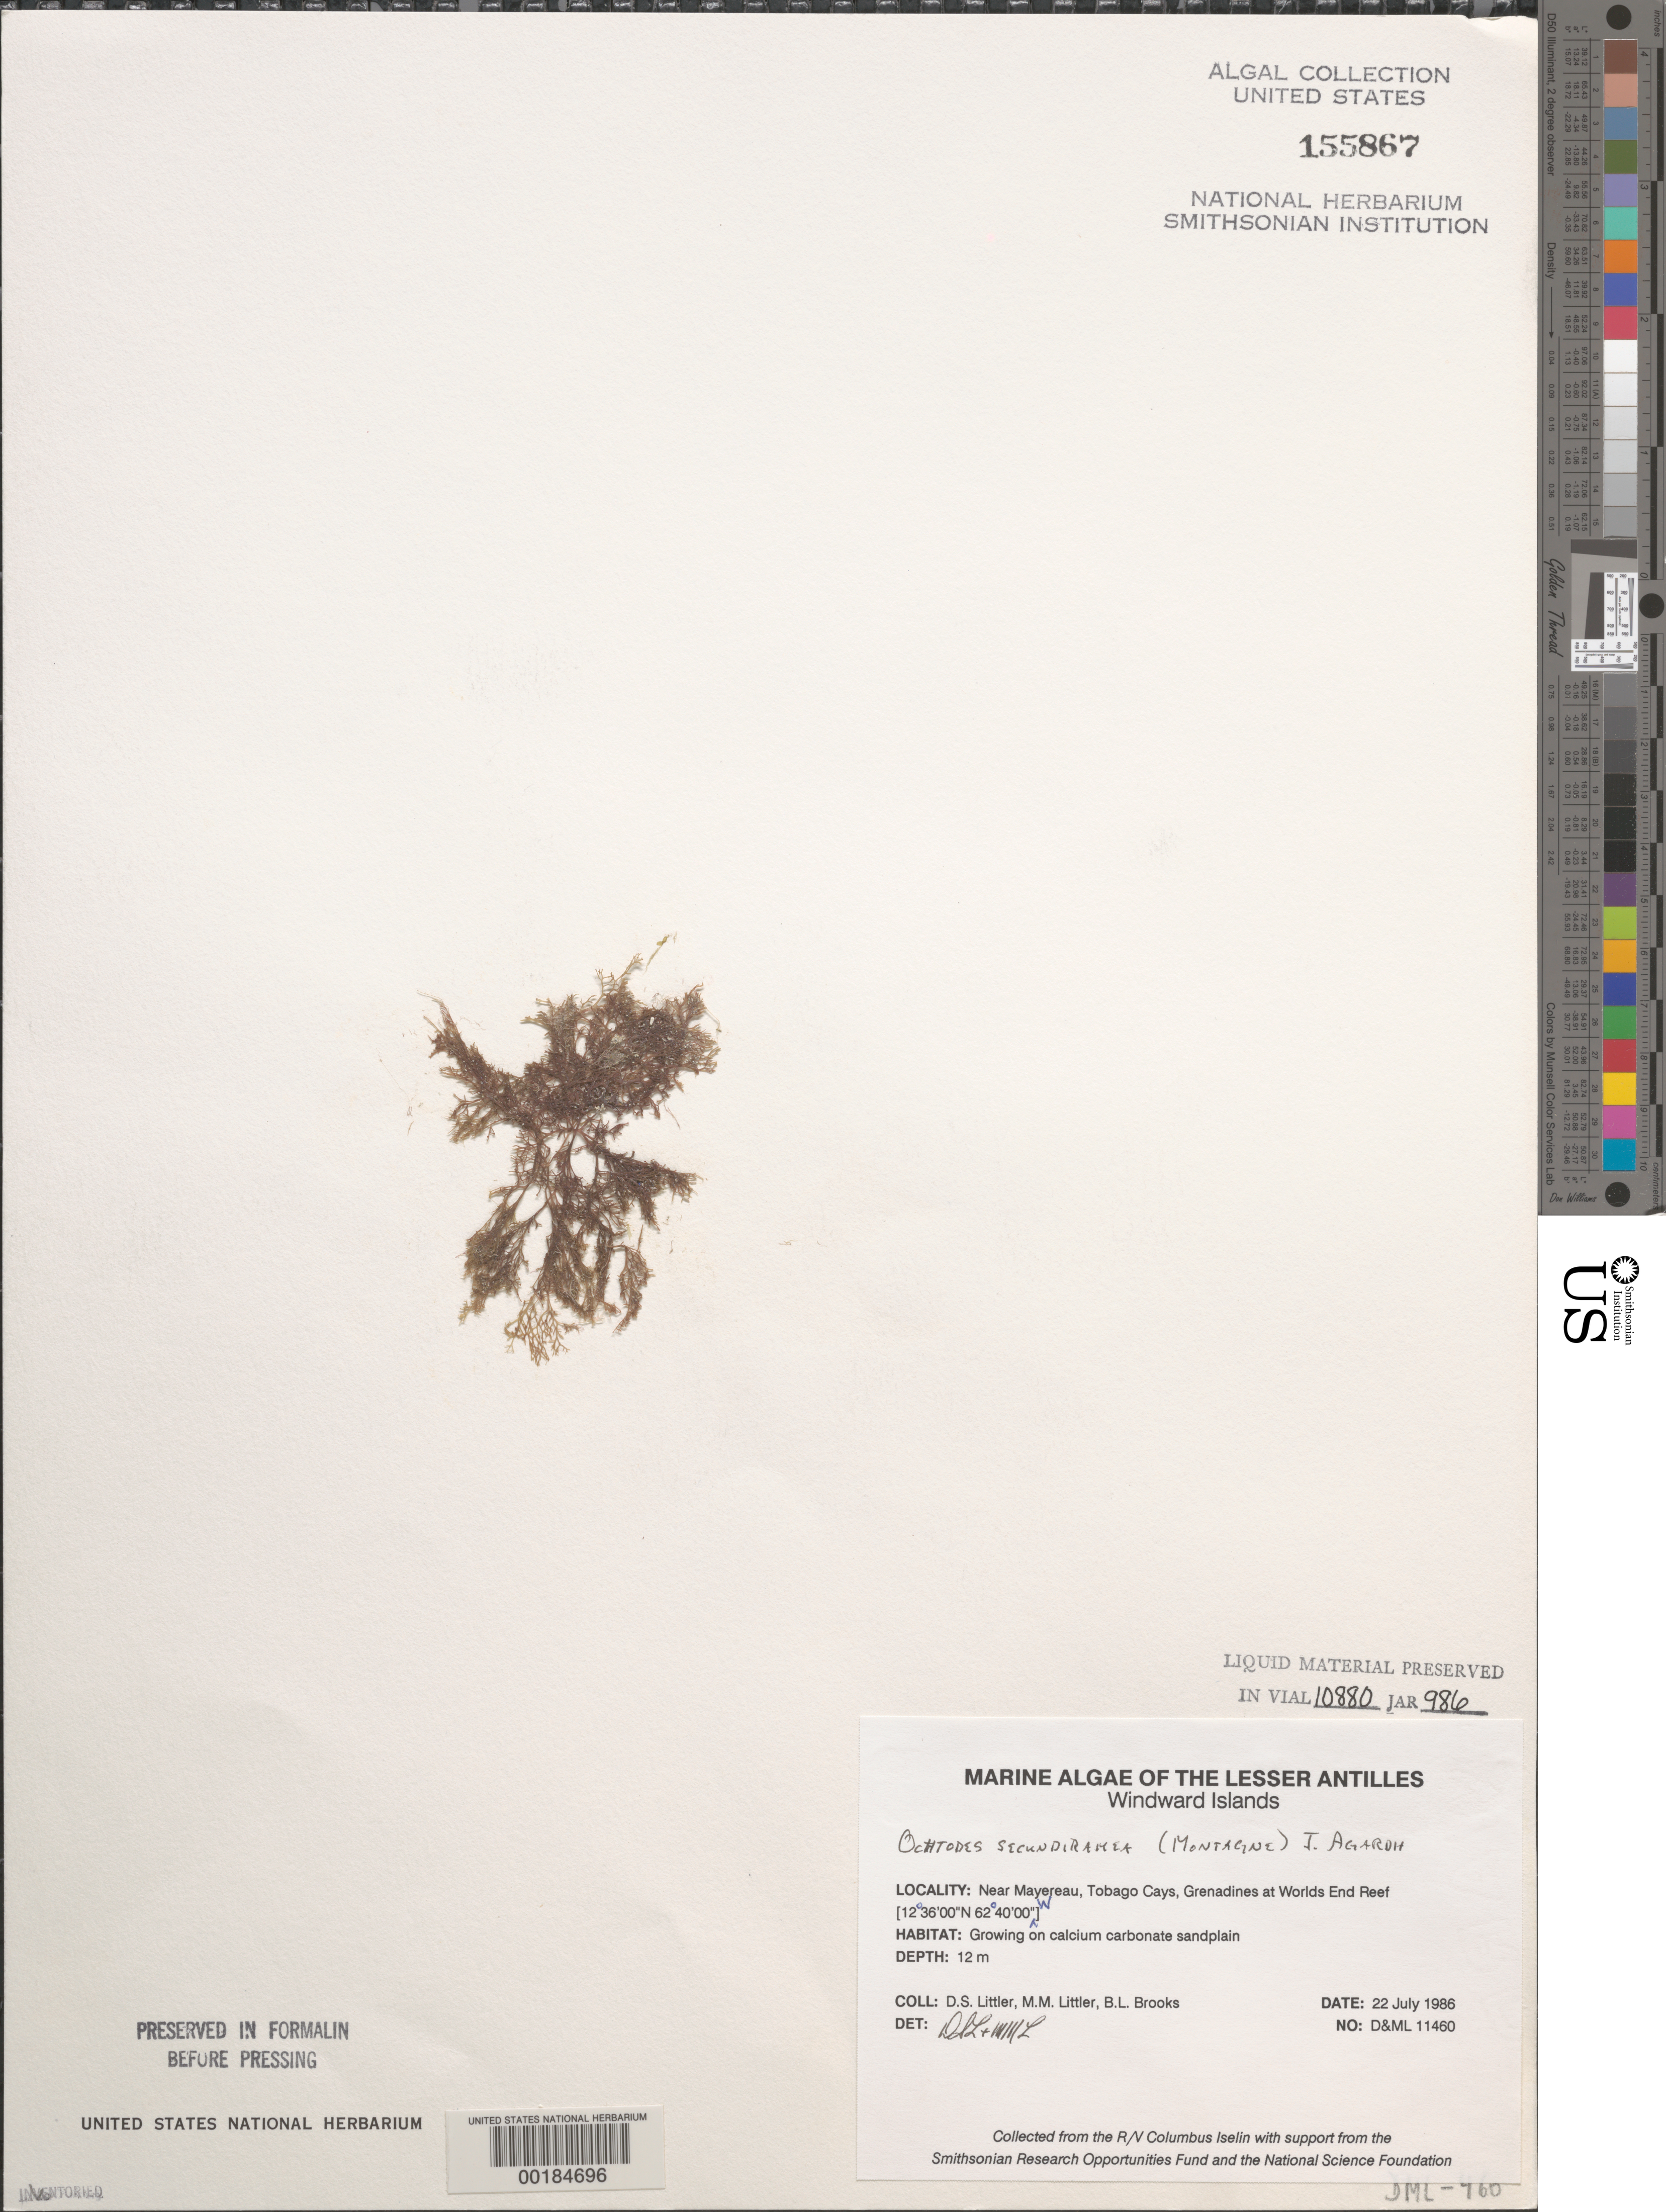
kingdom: Plantae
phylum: Rhodophyta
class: Florideophyceae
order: Gigartinales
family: Rhizophyllidaceae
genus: Ochtodes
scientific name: Ochtodes secundiramea, ined.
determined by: Littler, D. S.; Littler, M. M.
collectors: D. S. Littler, M. M. Littler & B. Brooks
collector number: D&ML 11460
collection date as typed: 22 Jul 1986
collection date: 1986-07-22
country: St. Vincent - Grenadines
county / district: Grenadines Parish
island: Mayreau [Mayereau]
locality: Worlds End Reef, near Mayreau (Mayereau)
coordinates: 12 36' 00" N, 62 40' 00" W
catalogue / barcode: US 155867